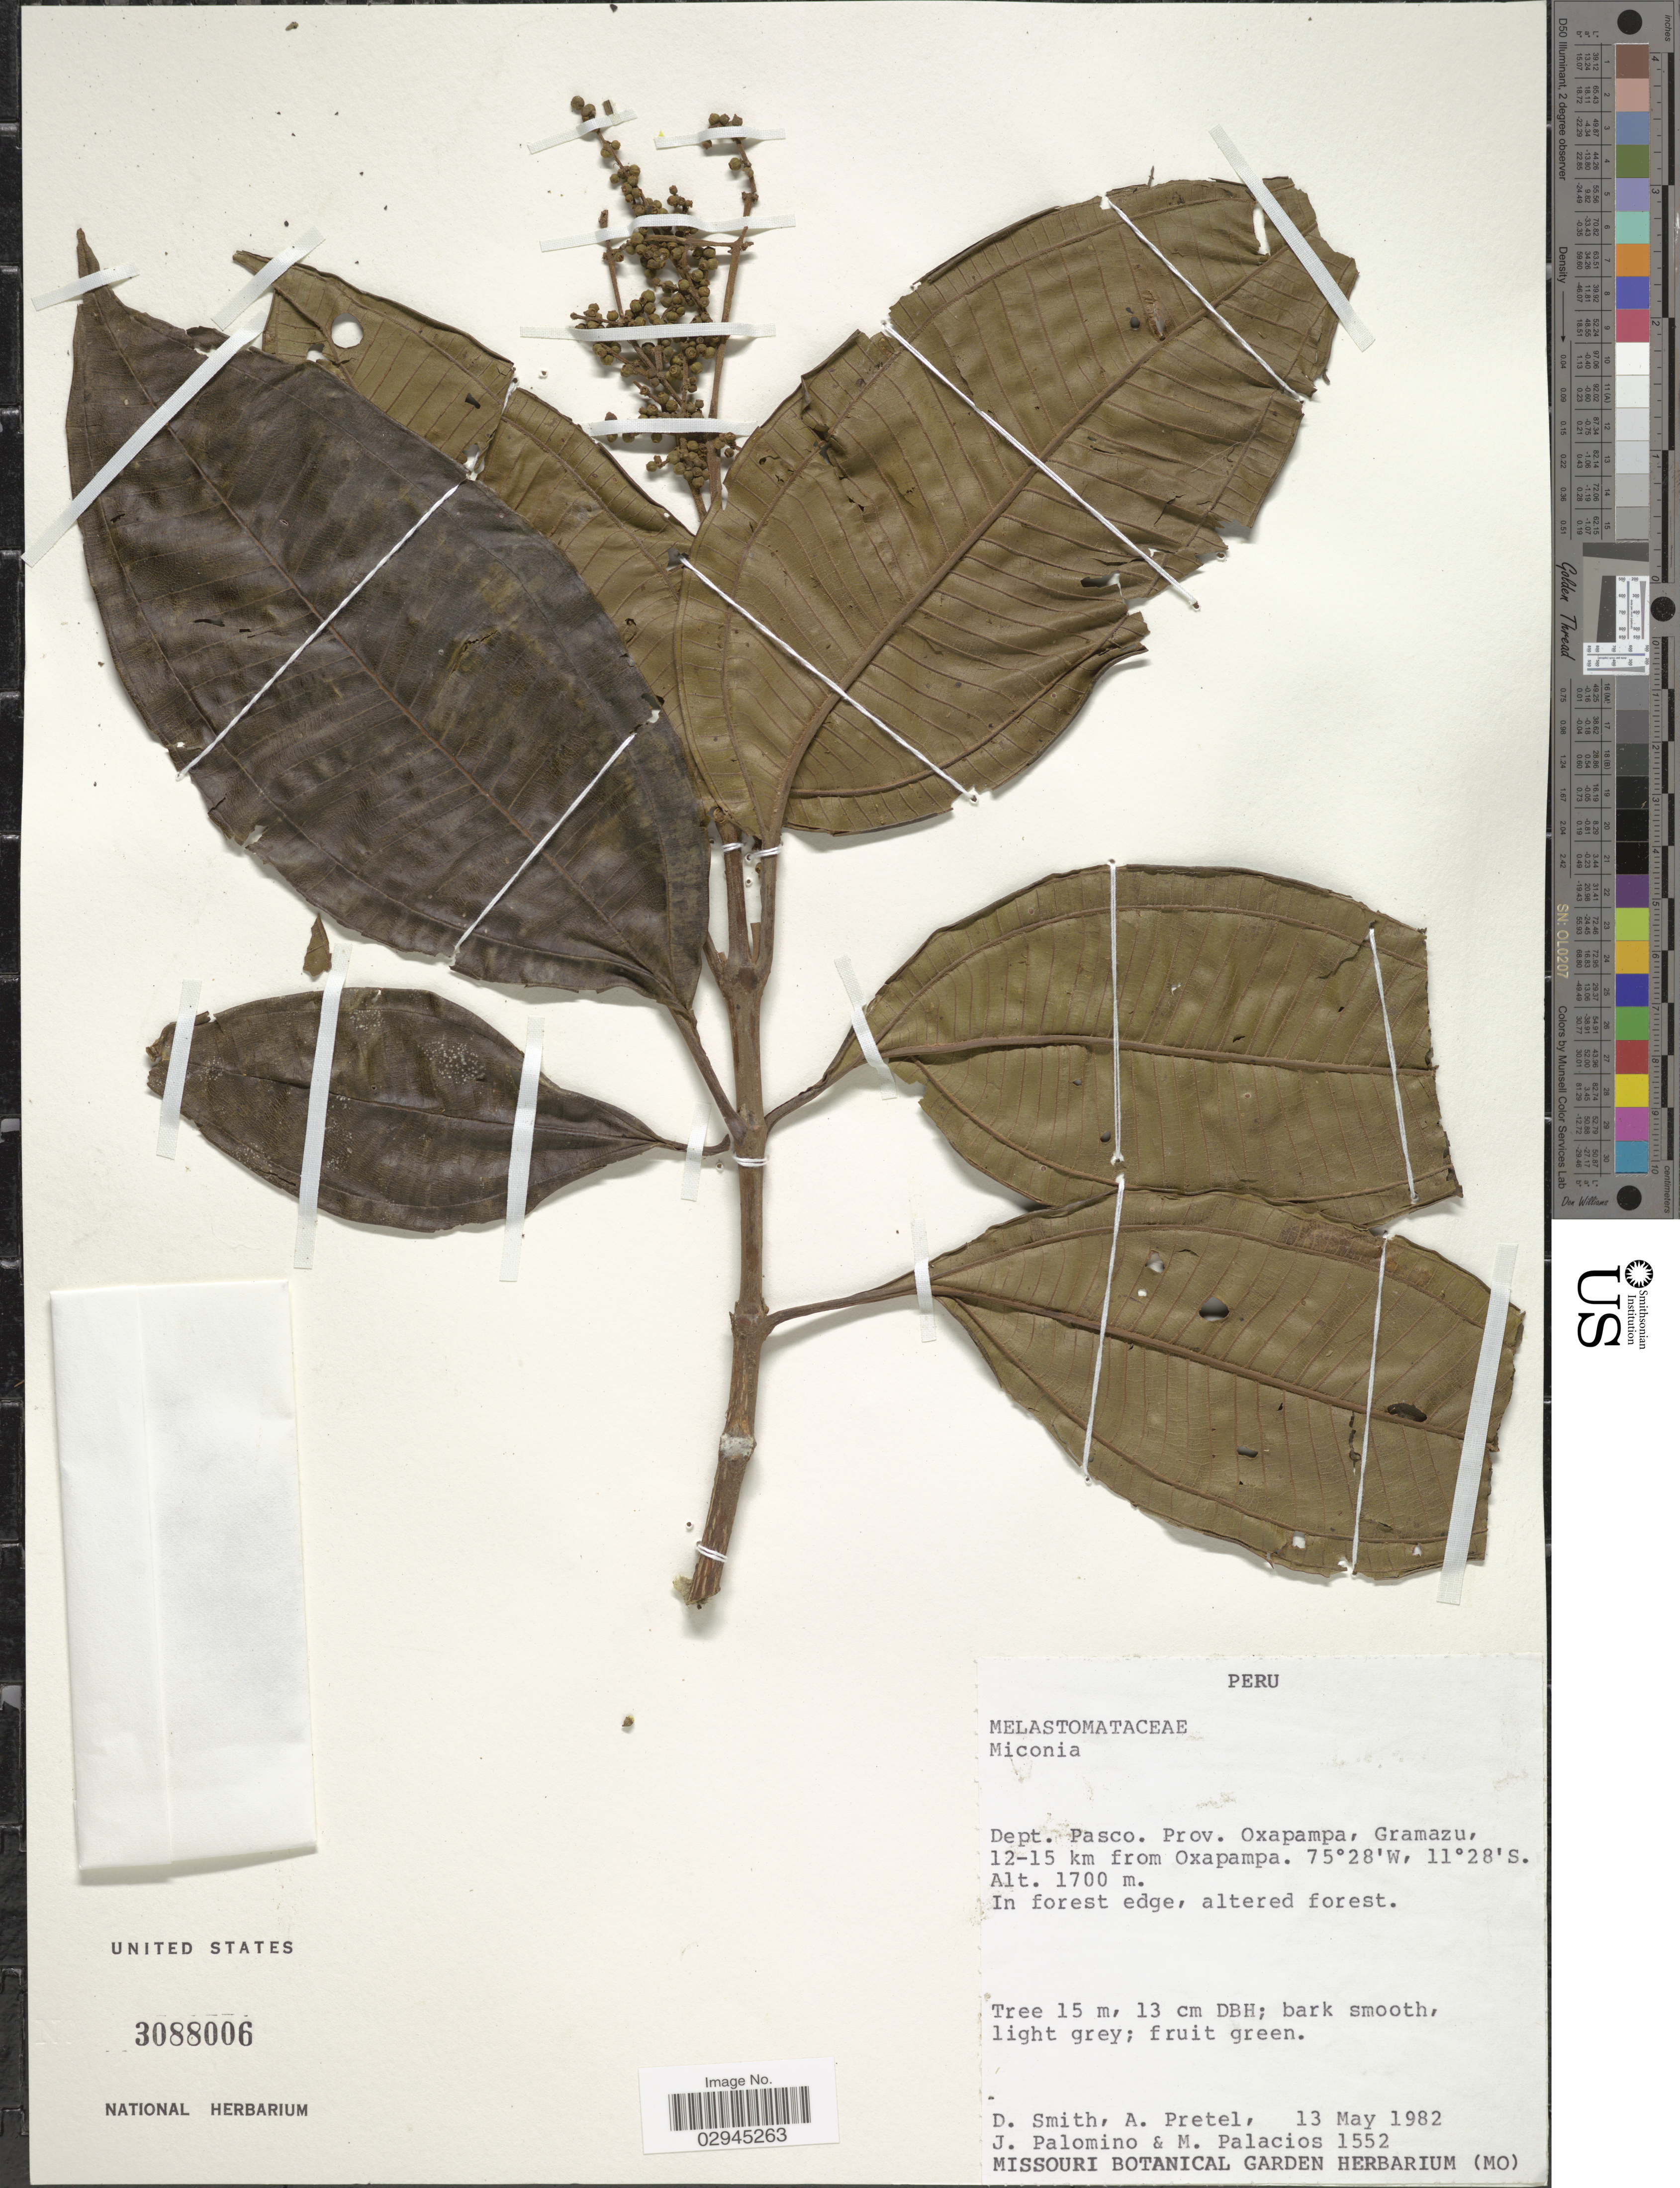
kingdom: Plantae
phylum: Tracheophyta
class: Magnoliopsida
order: Myrtales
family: Melastomataceae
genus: Miconia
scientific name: Miconia sp.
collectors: D. Smith, A. Pretel, J. Palomino & M. Palacios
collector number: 1552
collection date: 1982-05-13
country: Peru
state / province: Pasco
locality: Dept. Pasco: Prov. Oxapampa, Gramazu, 12-15 km from Oxapampa.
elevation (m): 1700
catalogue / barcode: US 3088006